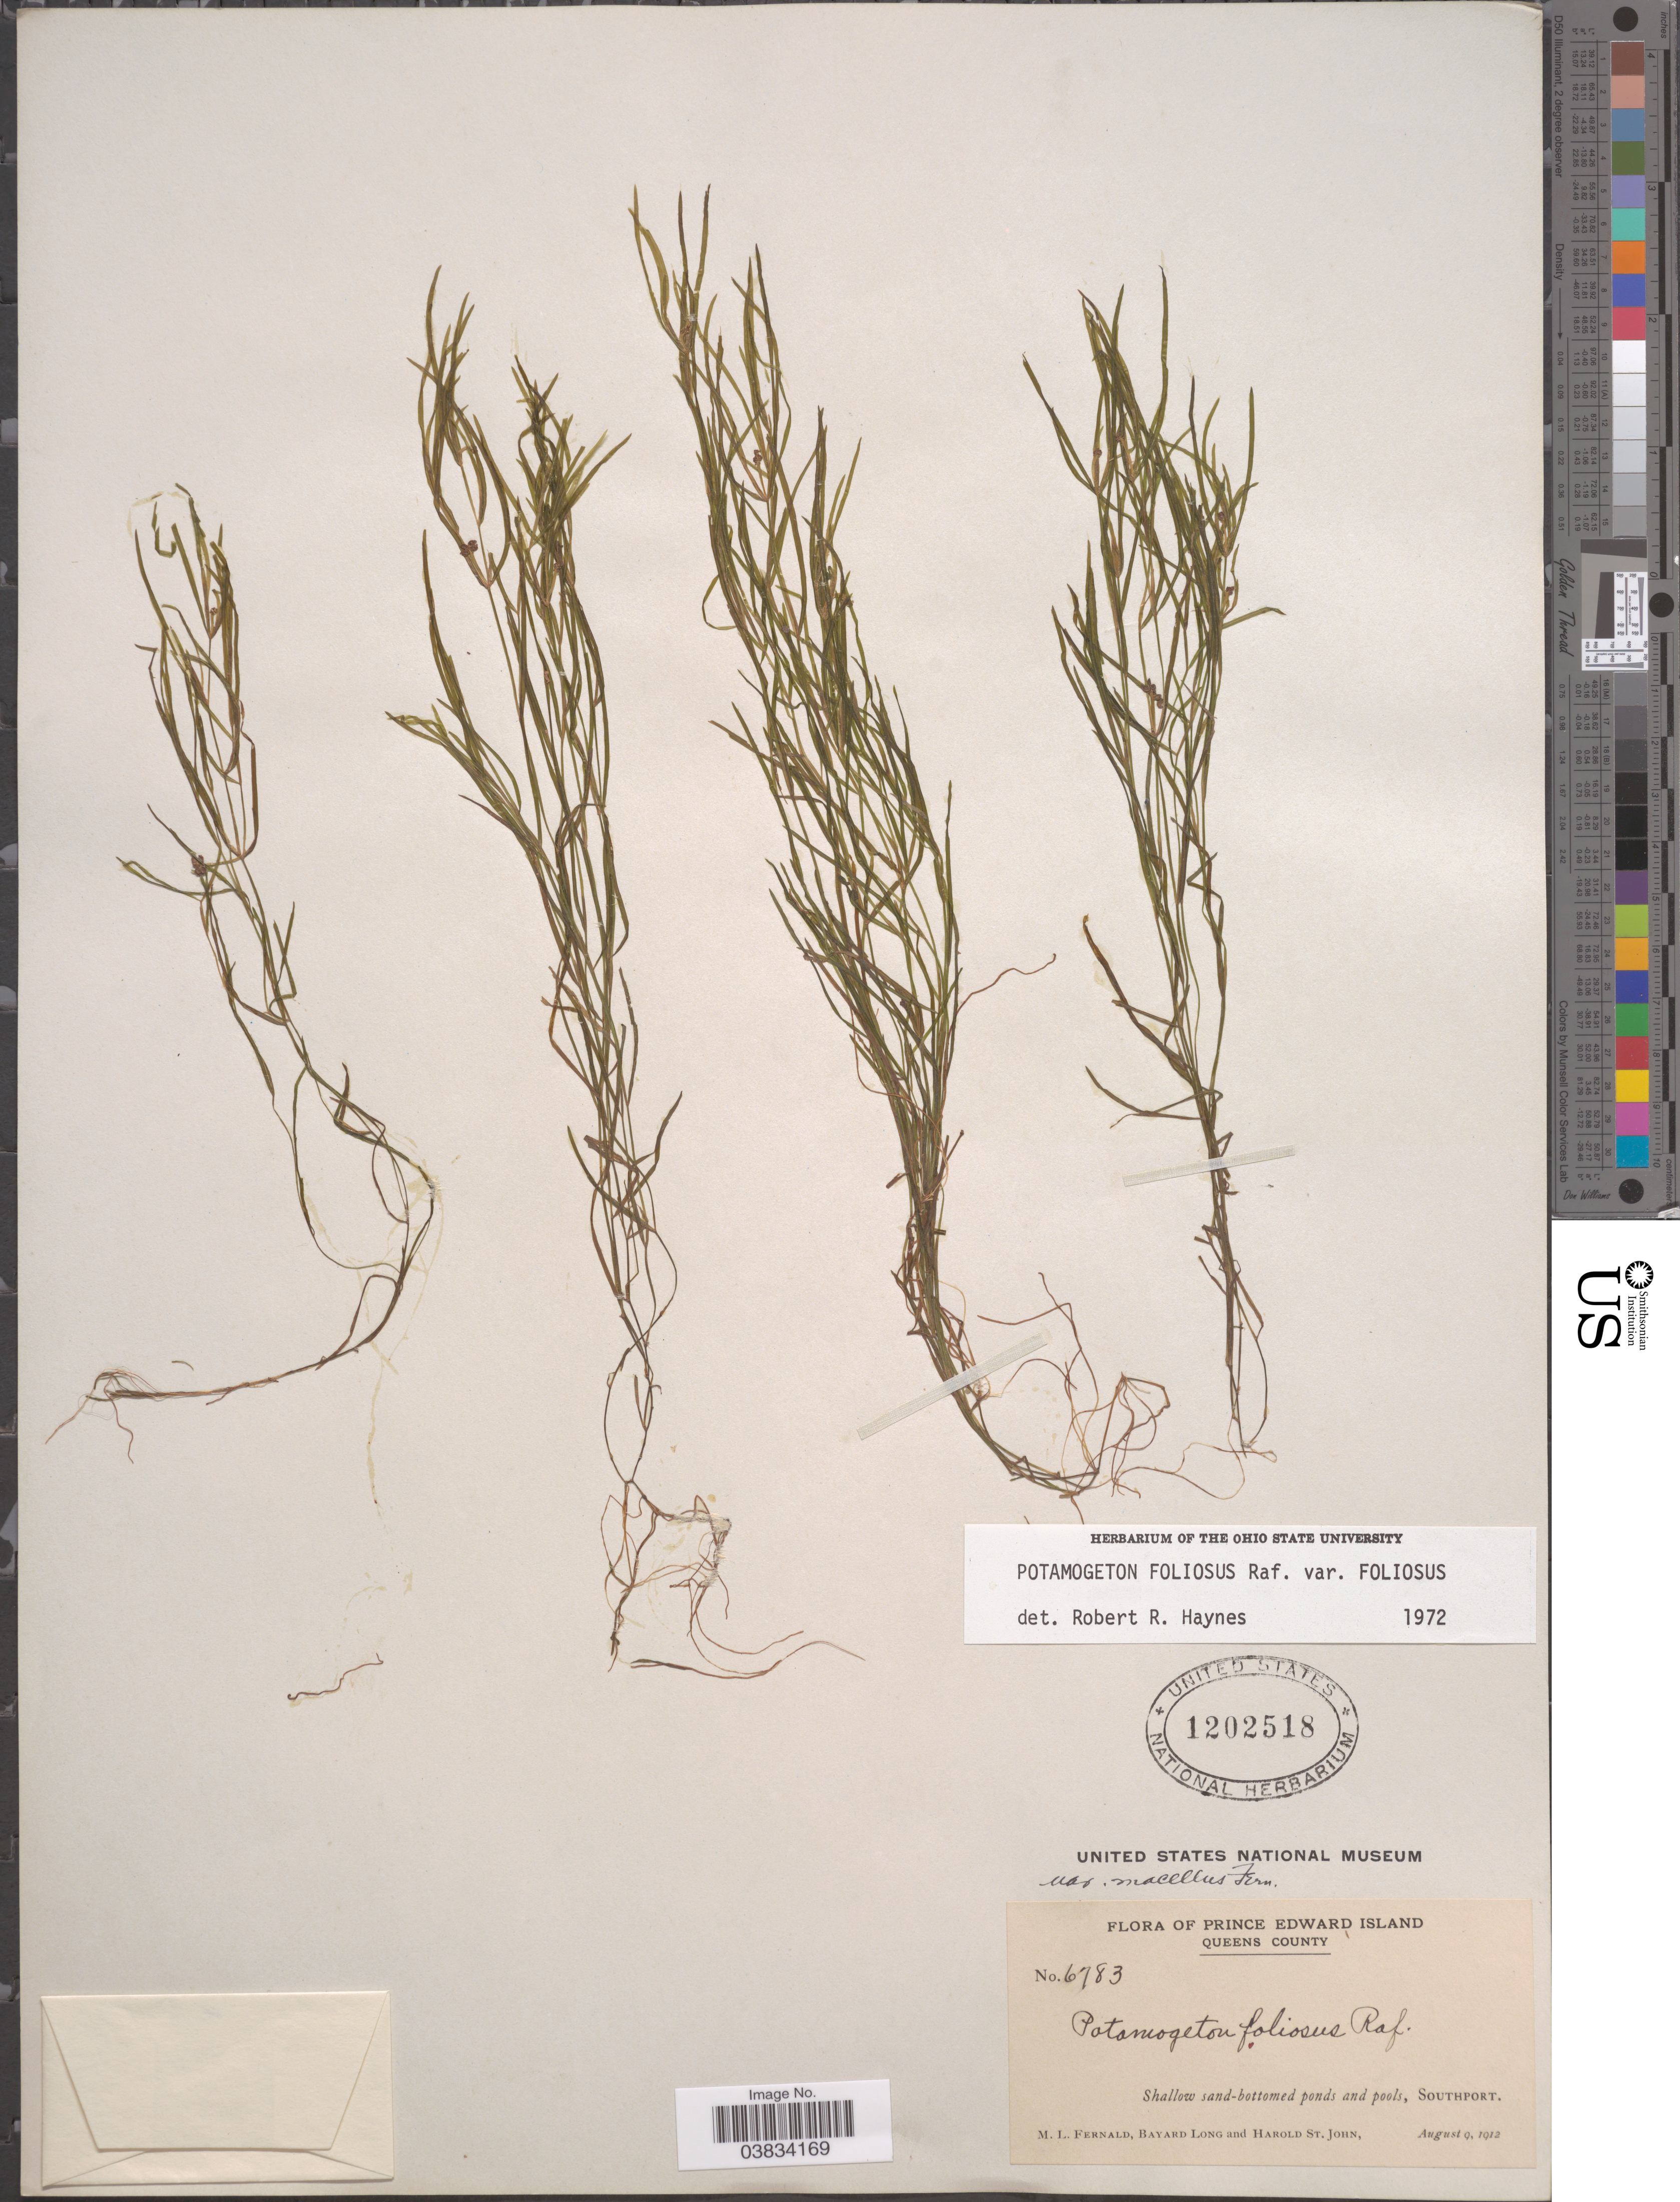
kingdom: Plantae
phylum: Tracheophyta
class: Liliopsida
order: Alismatales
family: Potamogetonaceae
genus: Potamogeton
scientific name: Potamogeton foliosus var. foliosus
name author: Raf.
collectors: M. L. Fernald, B. Long & H. St. John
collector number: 6783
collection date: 1912-08-09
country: Canada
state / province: Prince Edward Island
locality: Queens County. Southport.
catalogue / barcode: US 1202518